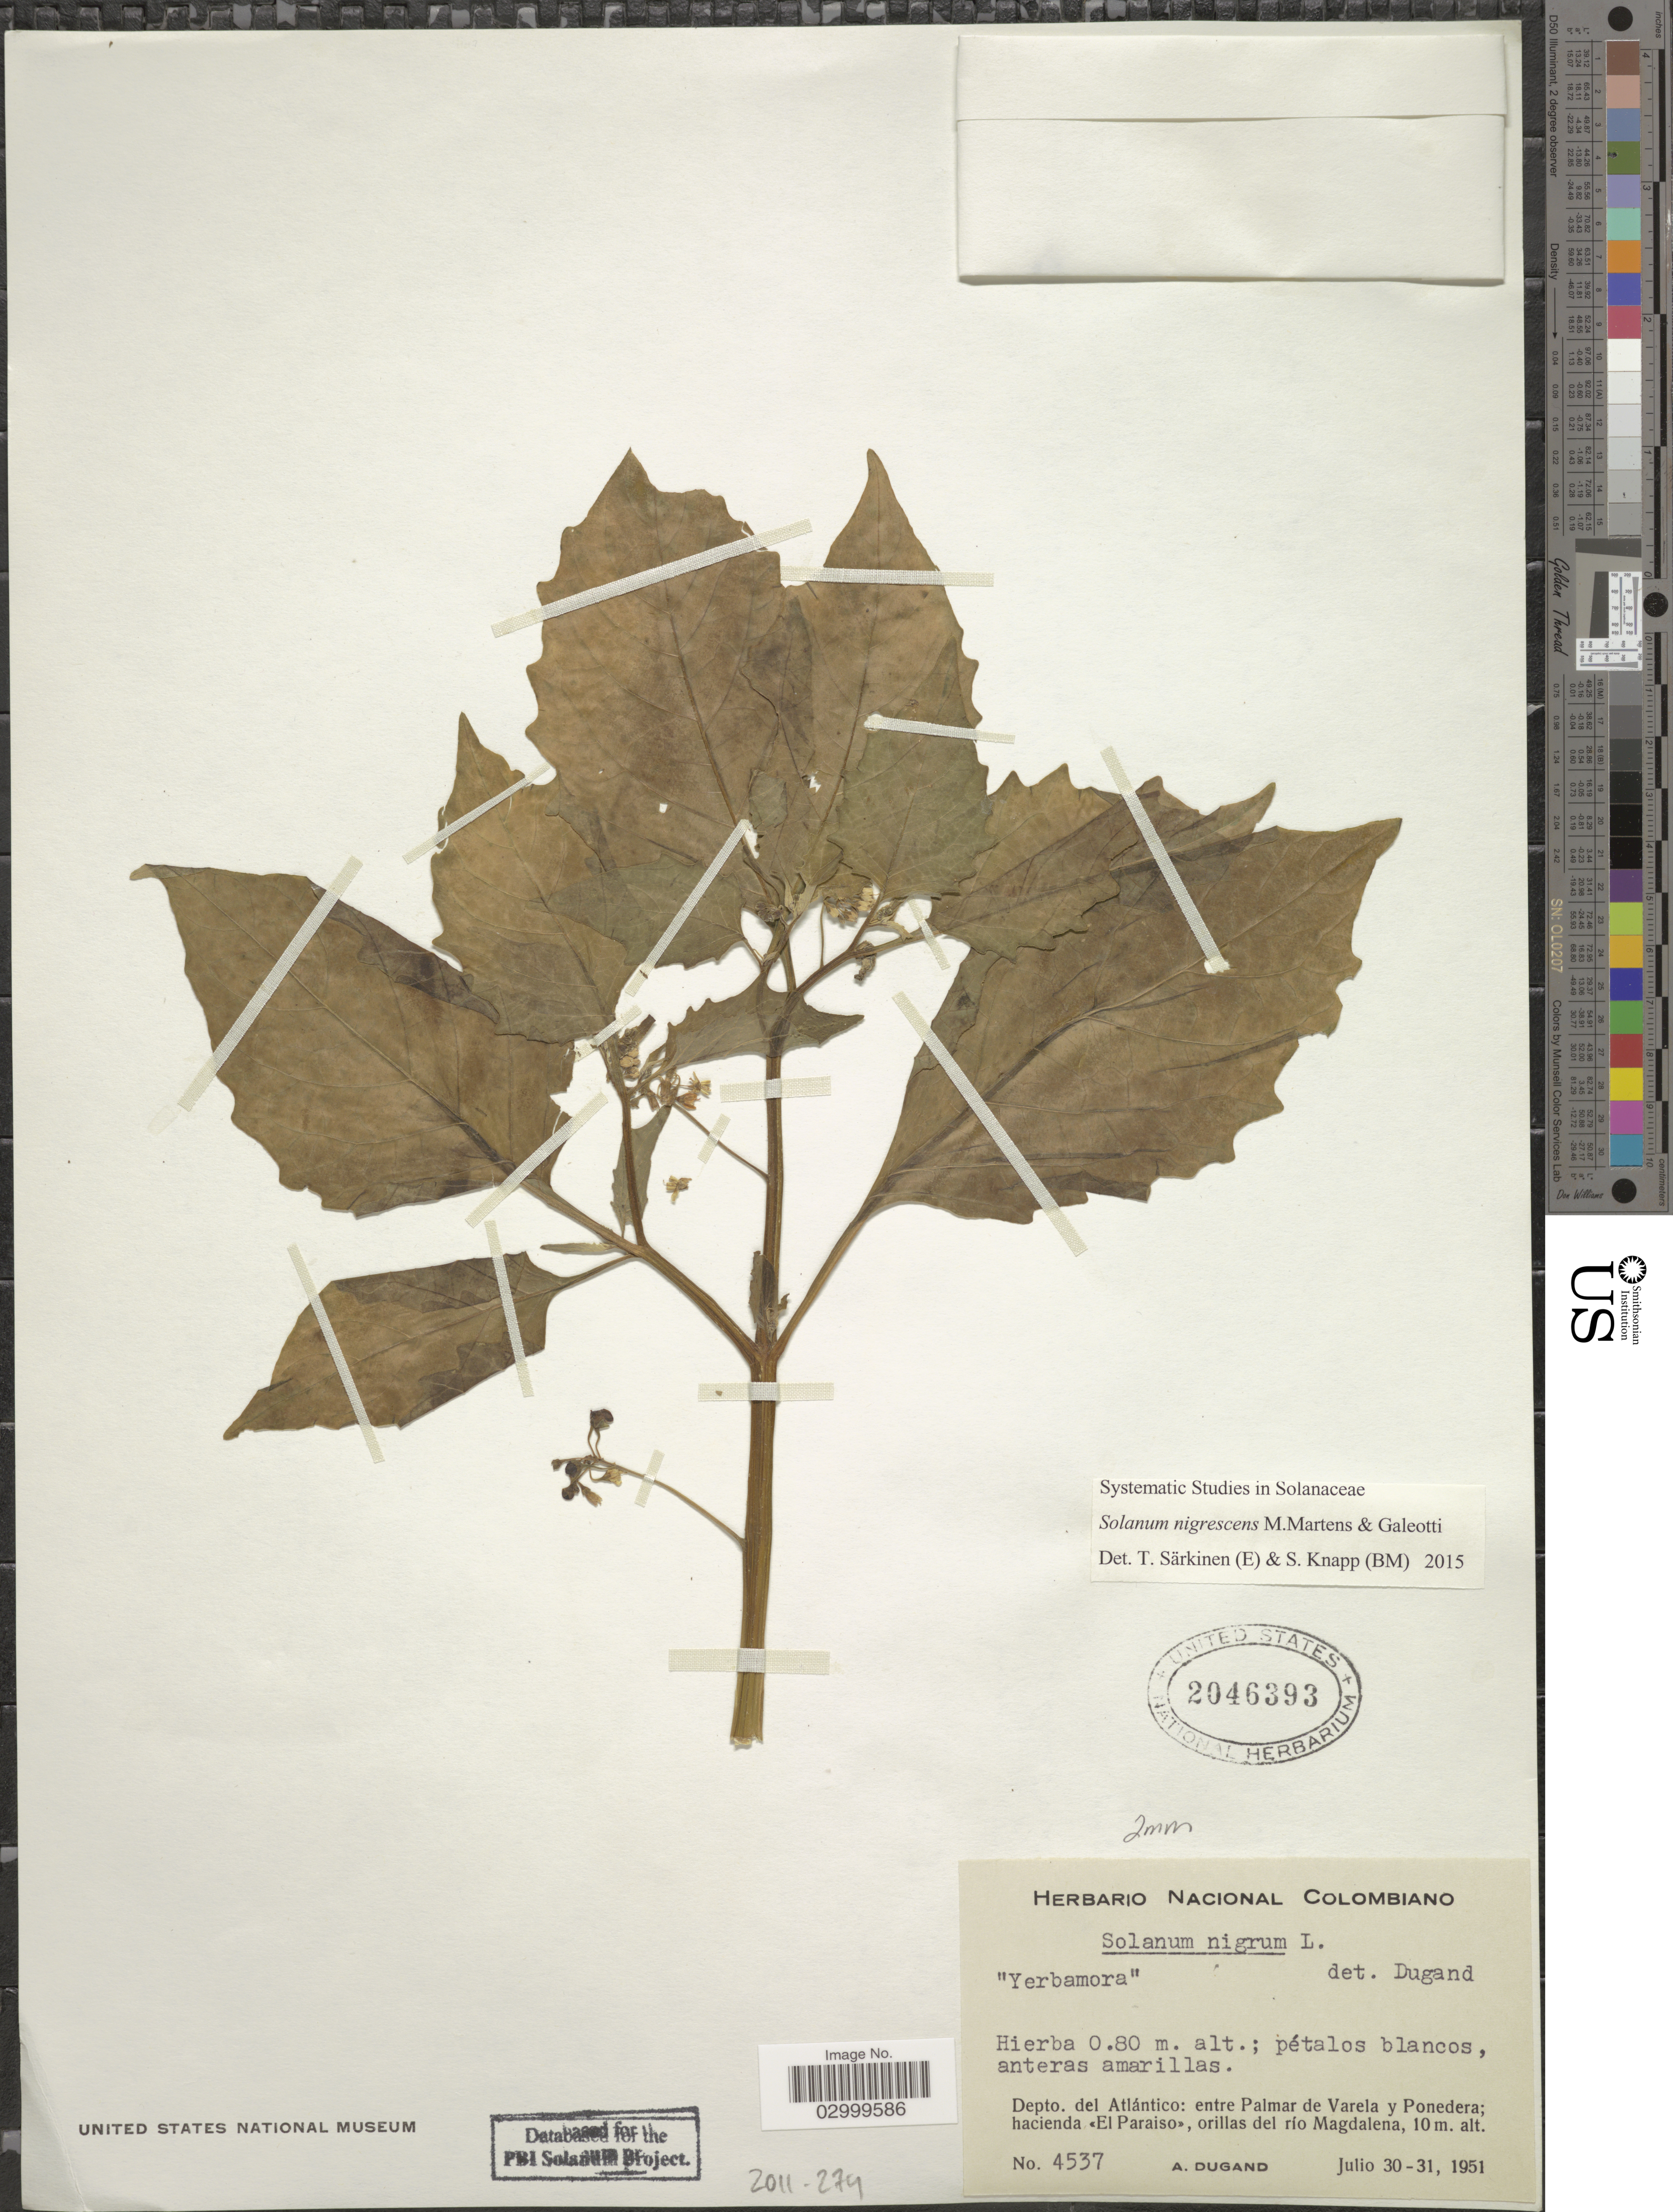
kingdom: Plantae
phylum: Tracheophyta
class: Magnoliopsida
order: Solanales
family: Solanaceae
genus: Solanum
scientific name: Solanum nigrescens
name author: M. Martens & Galeotti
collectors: A. Dugand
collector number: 4537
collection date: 1951-07-30/1951-07-31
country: Colombia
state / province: Atlántico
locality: Depto. del Atlántico: entre Palmar de Varela y Ponedera; hacienda <<El Paraiso>>, orillas del río Magdalena.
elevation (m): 10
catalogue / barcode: US 2046393